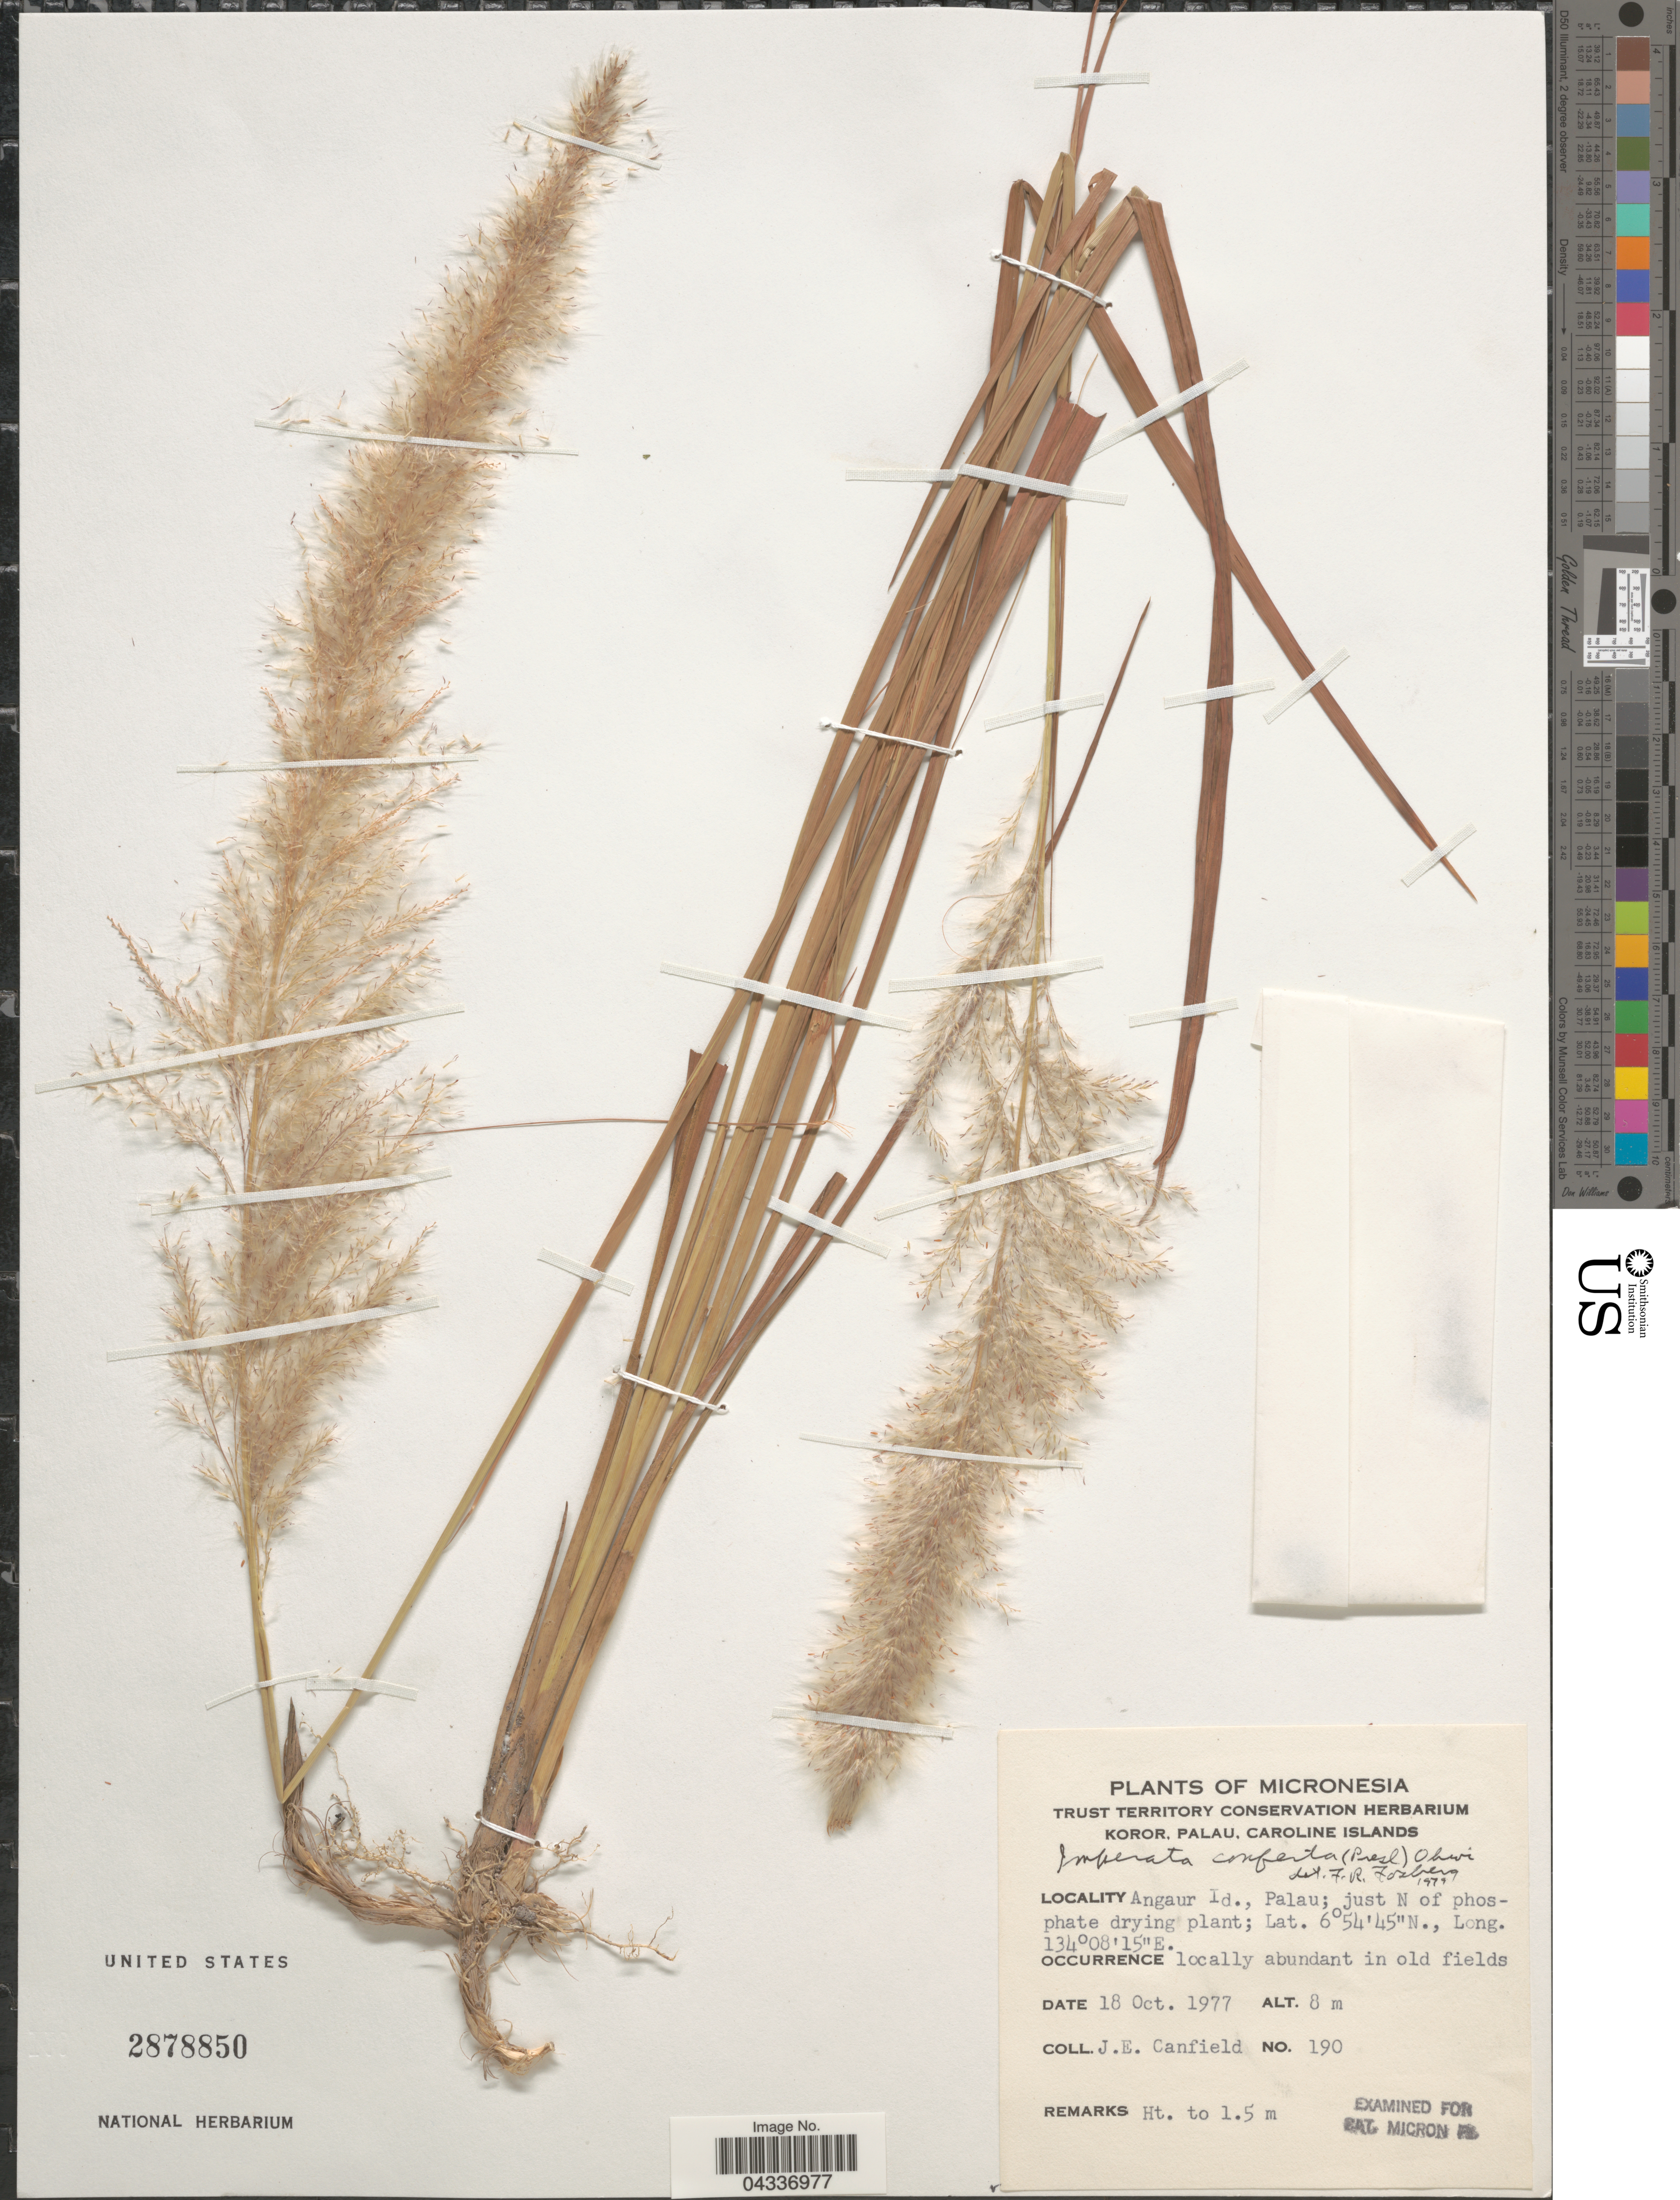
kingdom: Plantae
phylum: Tracheophyta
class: Liliopsida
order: Poales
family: Poaceae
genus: Imperata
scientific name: Imperata conferta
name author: (J. Presl) Ohwi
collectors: J. E. Canfield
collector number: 190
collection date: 1977-10-18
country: Palau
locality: Koror, Palau, Caroline Islands. Angaur Id., Palau; just N of phosphate drying plant.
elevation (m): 8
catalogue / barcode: US 2878850